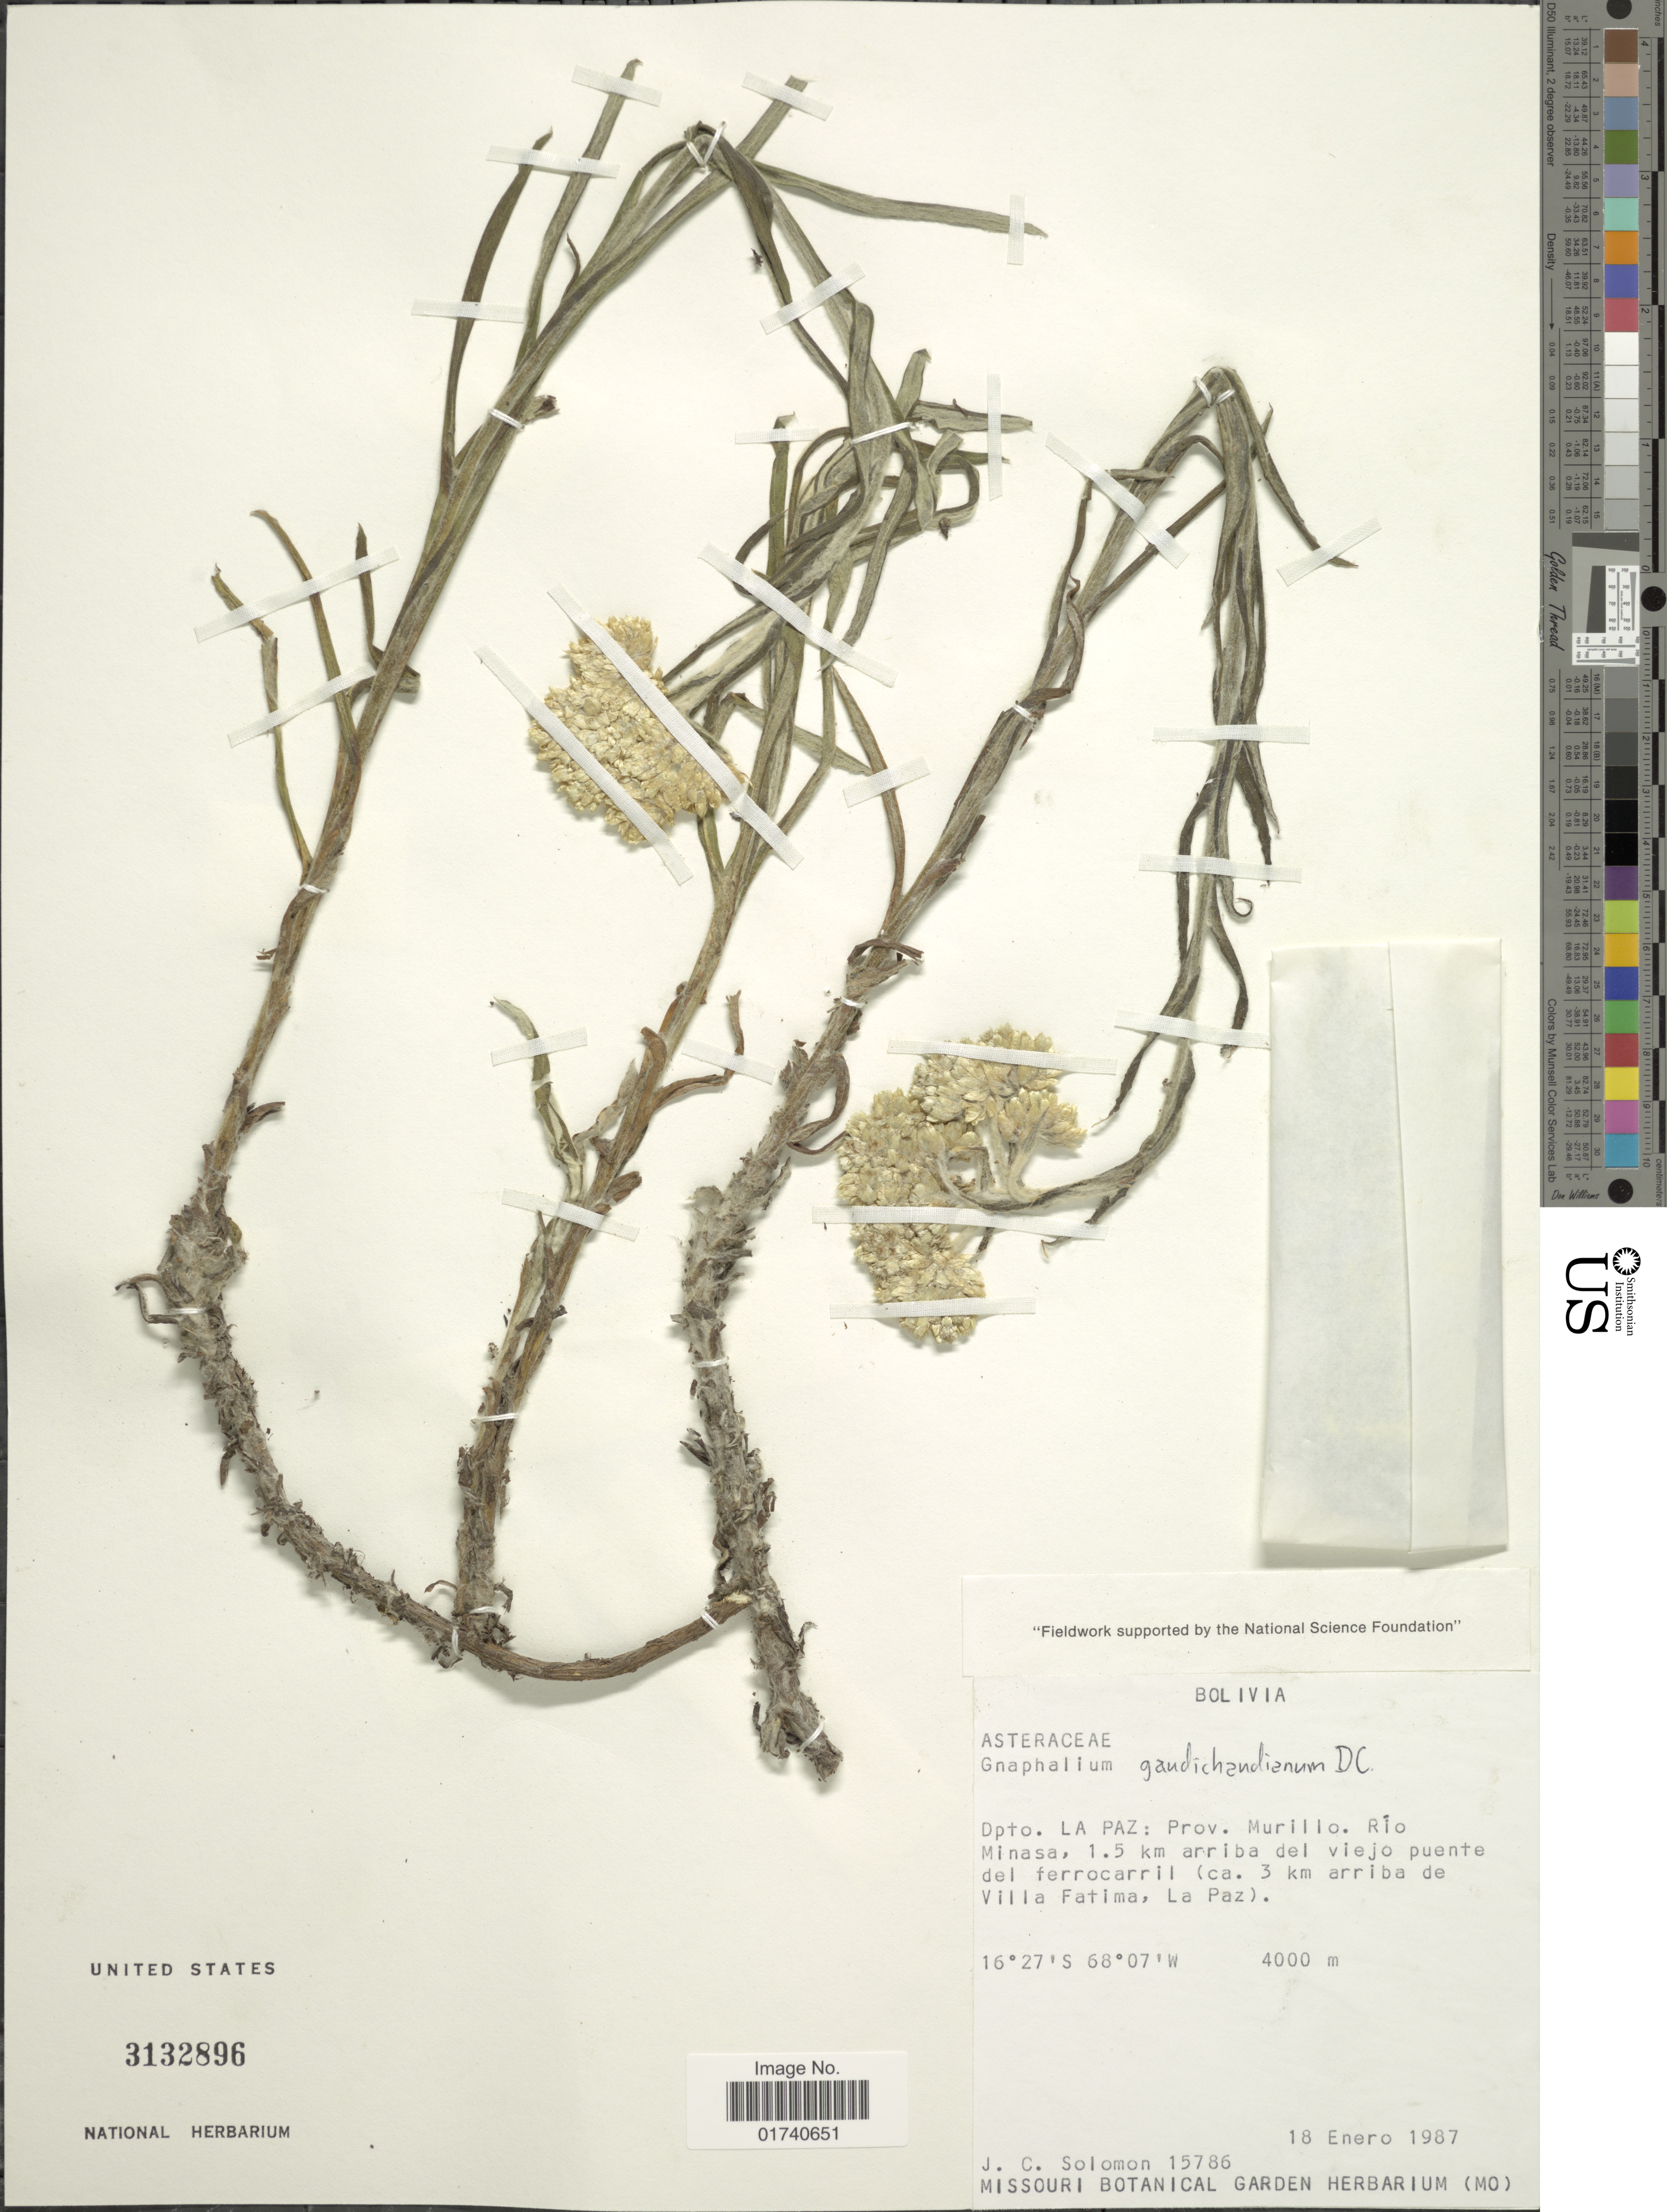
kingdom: Plantae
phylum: Tracheophyta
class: Magnoliopsida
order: Asterales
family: Asteraceae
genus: Pseudognaphalium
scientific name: Pseudognaphalium gaudichaudianum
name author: (DC.) Anderb.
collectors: J. C. Solomon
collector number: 15786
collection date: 1987-01-18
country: Bolivia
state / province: La Paz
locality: Dpto. La Paz: Prov. Murillo. Rio Minasa, 1.5 km arriba del viejo puente del ferrocarril (ca. 3 km arriba de Villa Fatima).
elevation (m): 4000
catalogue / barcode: US 3132896